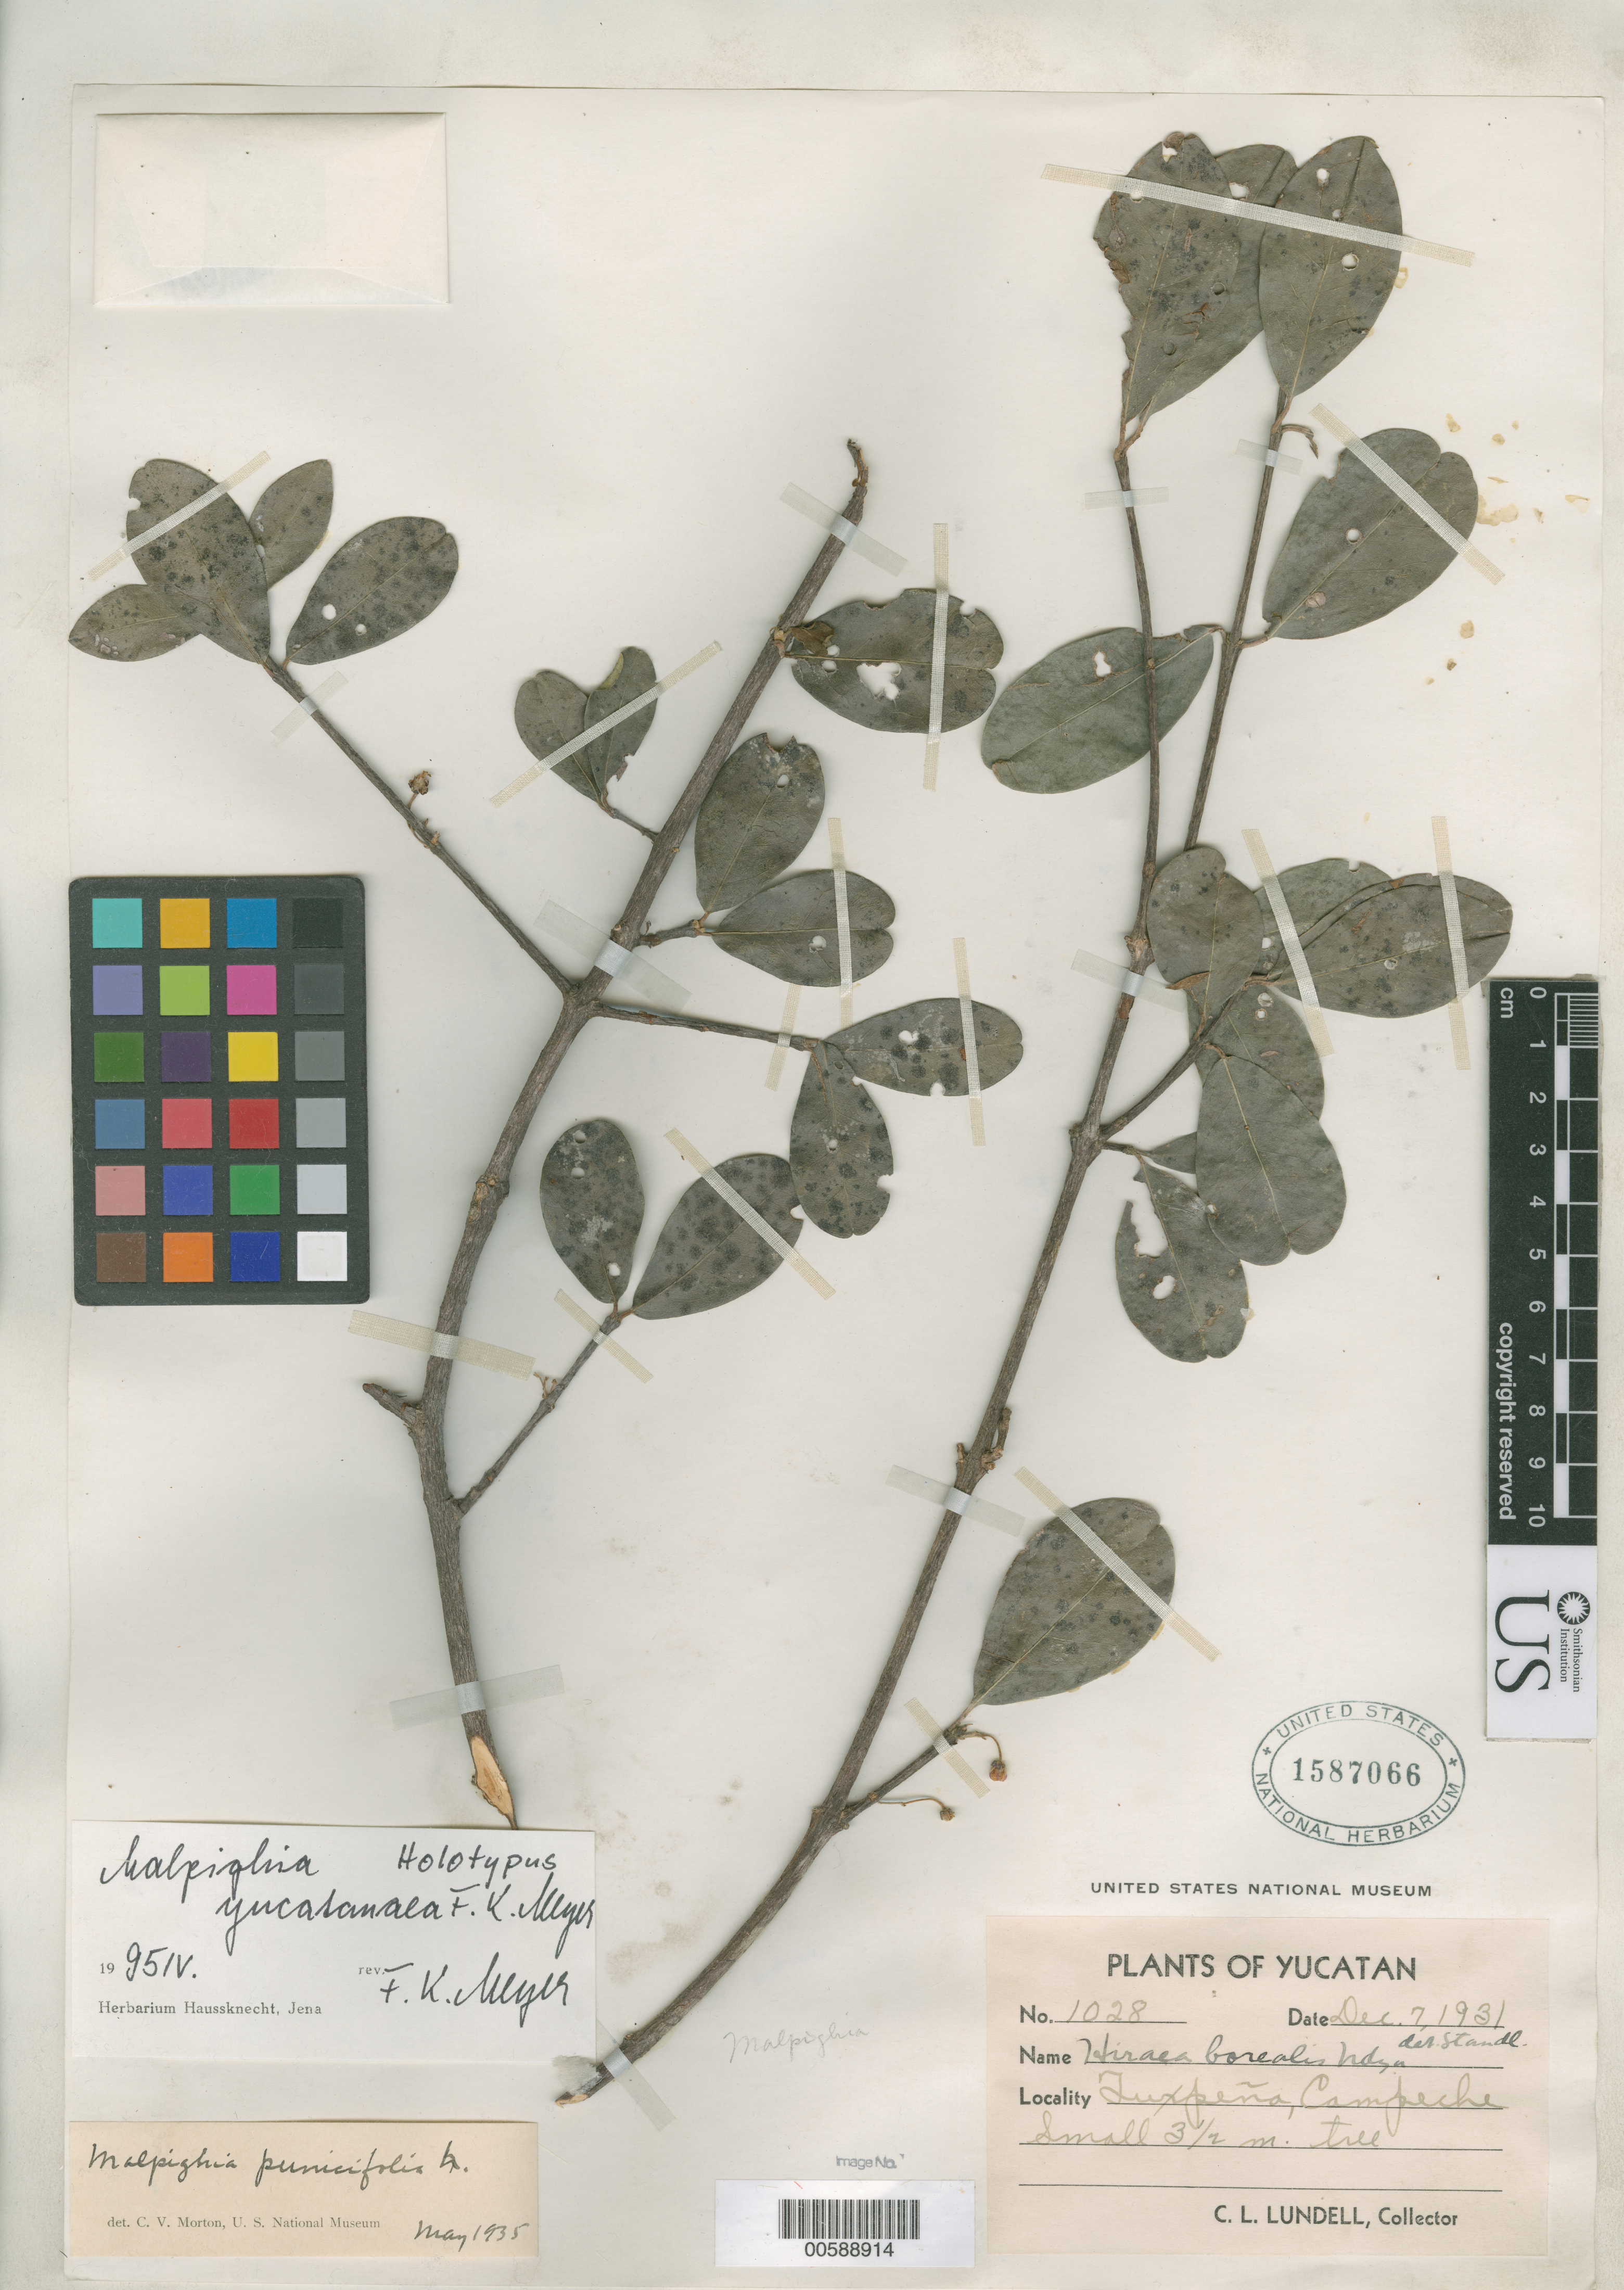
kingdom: Plantae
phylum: Tracheophyta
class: Magnoliopsida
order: Malpighiales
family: Malpighiaceae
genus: Malpighia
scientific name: Malpighia yucatanaea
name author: F.K. Mey.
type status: Holotype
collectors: C. L. Lundell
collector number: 1028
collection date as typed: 07 Dec 1931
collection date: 1931-12-07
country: Mexico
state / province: Campeche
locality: Tuxpena, Campeche.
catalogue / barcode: US 1587066